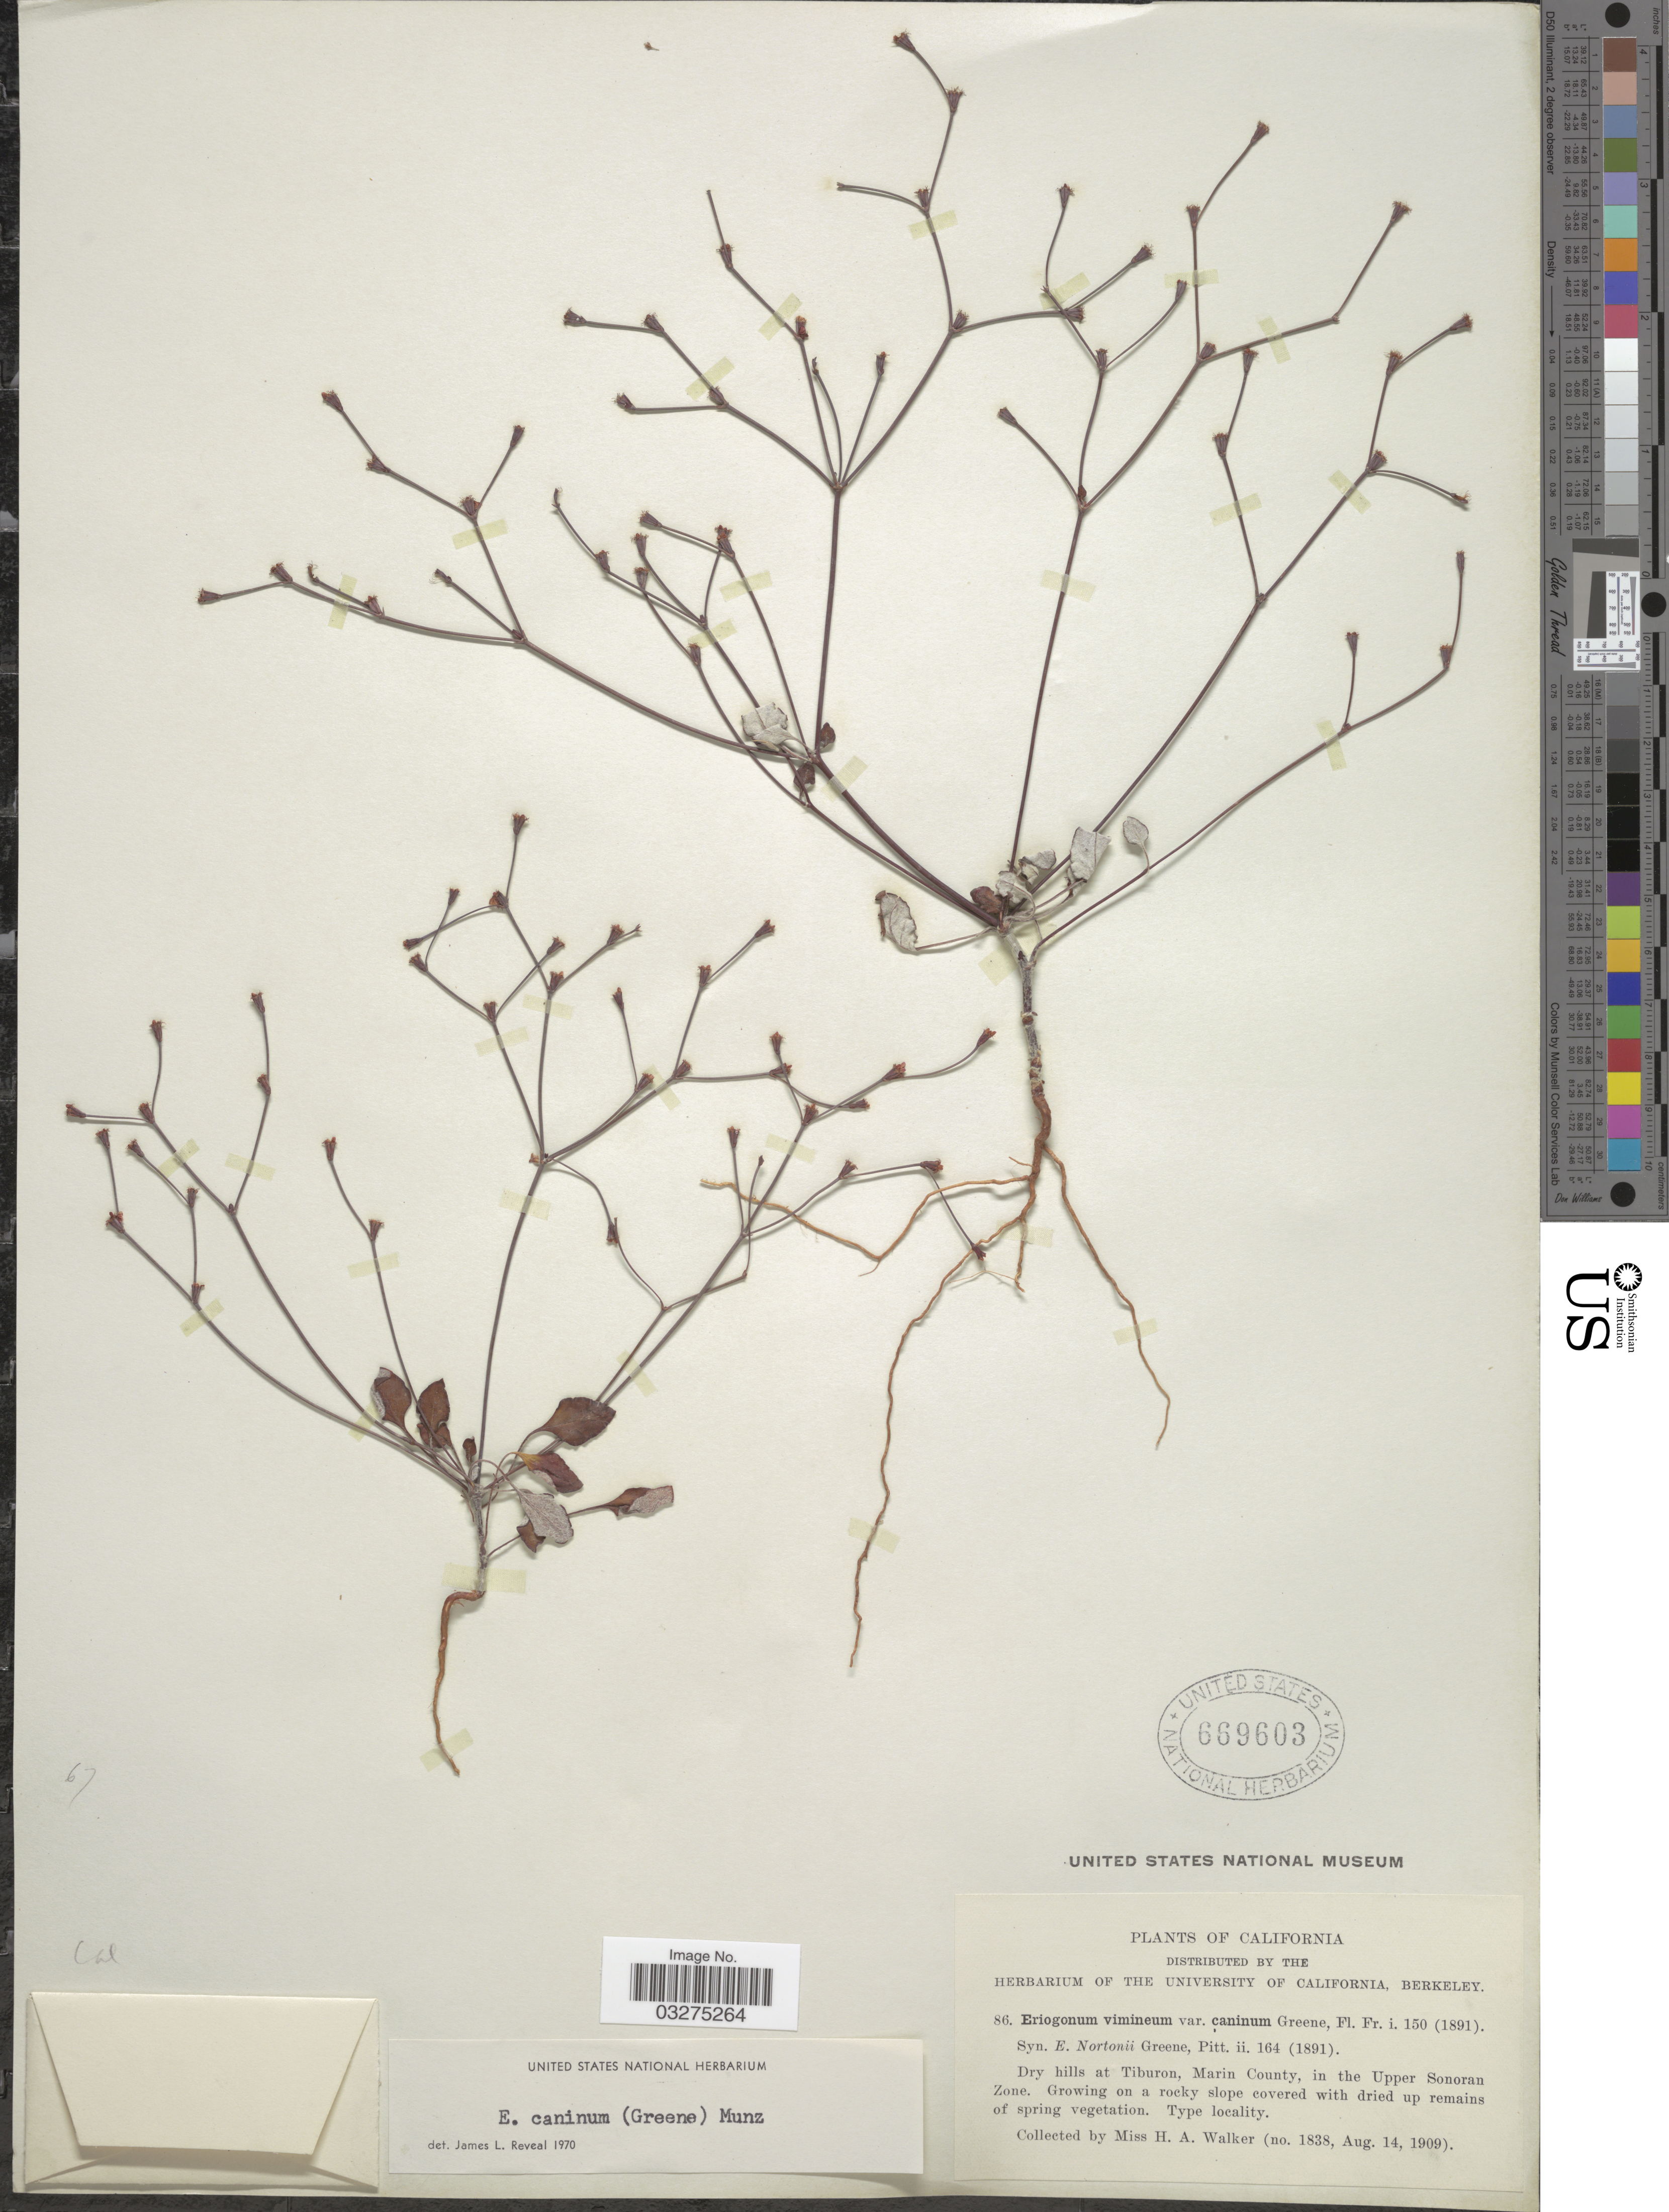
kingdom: Plantae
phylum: Tracheophyta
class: Magnoliopsida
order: Caryophyllales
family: Polygonaceae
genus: Eriogonum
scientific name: Eriogonum caninum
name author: (Greene) Munz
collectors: H. Walker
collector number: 1838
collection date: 1909-08-14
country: United States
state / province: California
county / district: Marin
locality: Dry hills at Tiburon, Marin County, in the Upper Sonoran Zone.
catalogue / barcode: US 669603